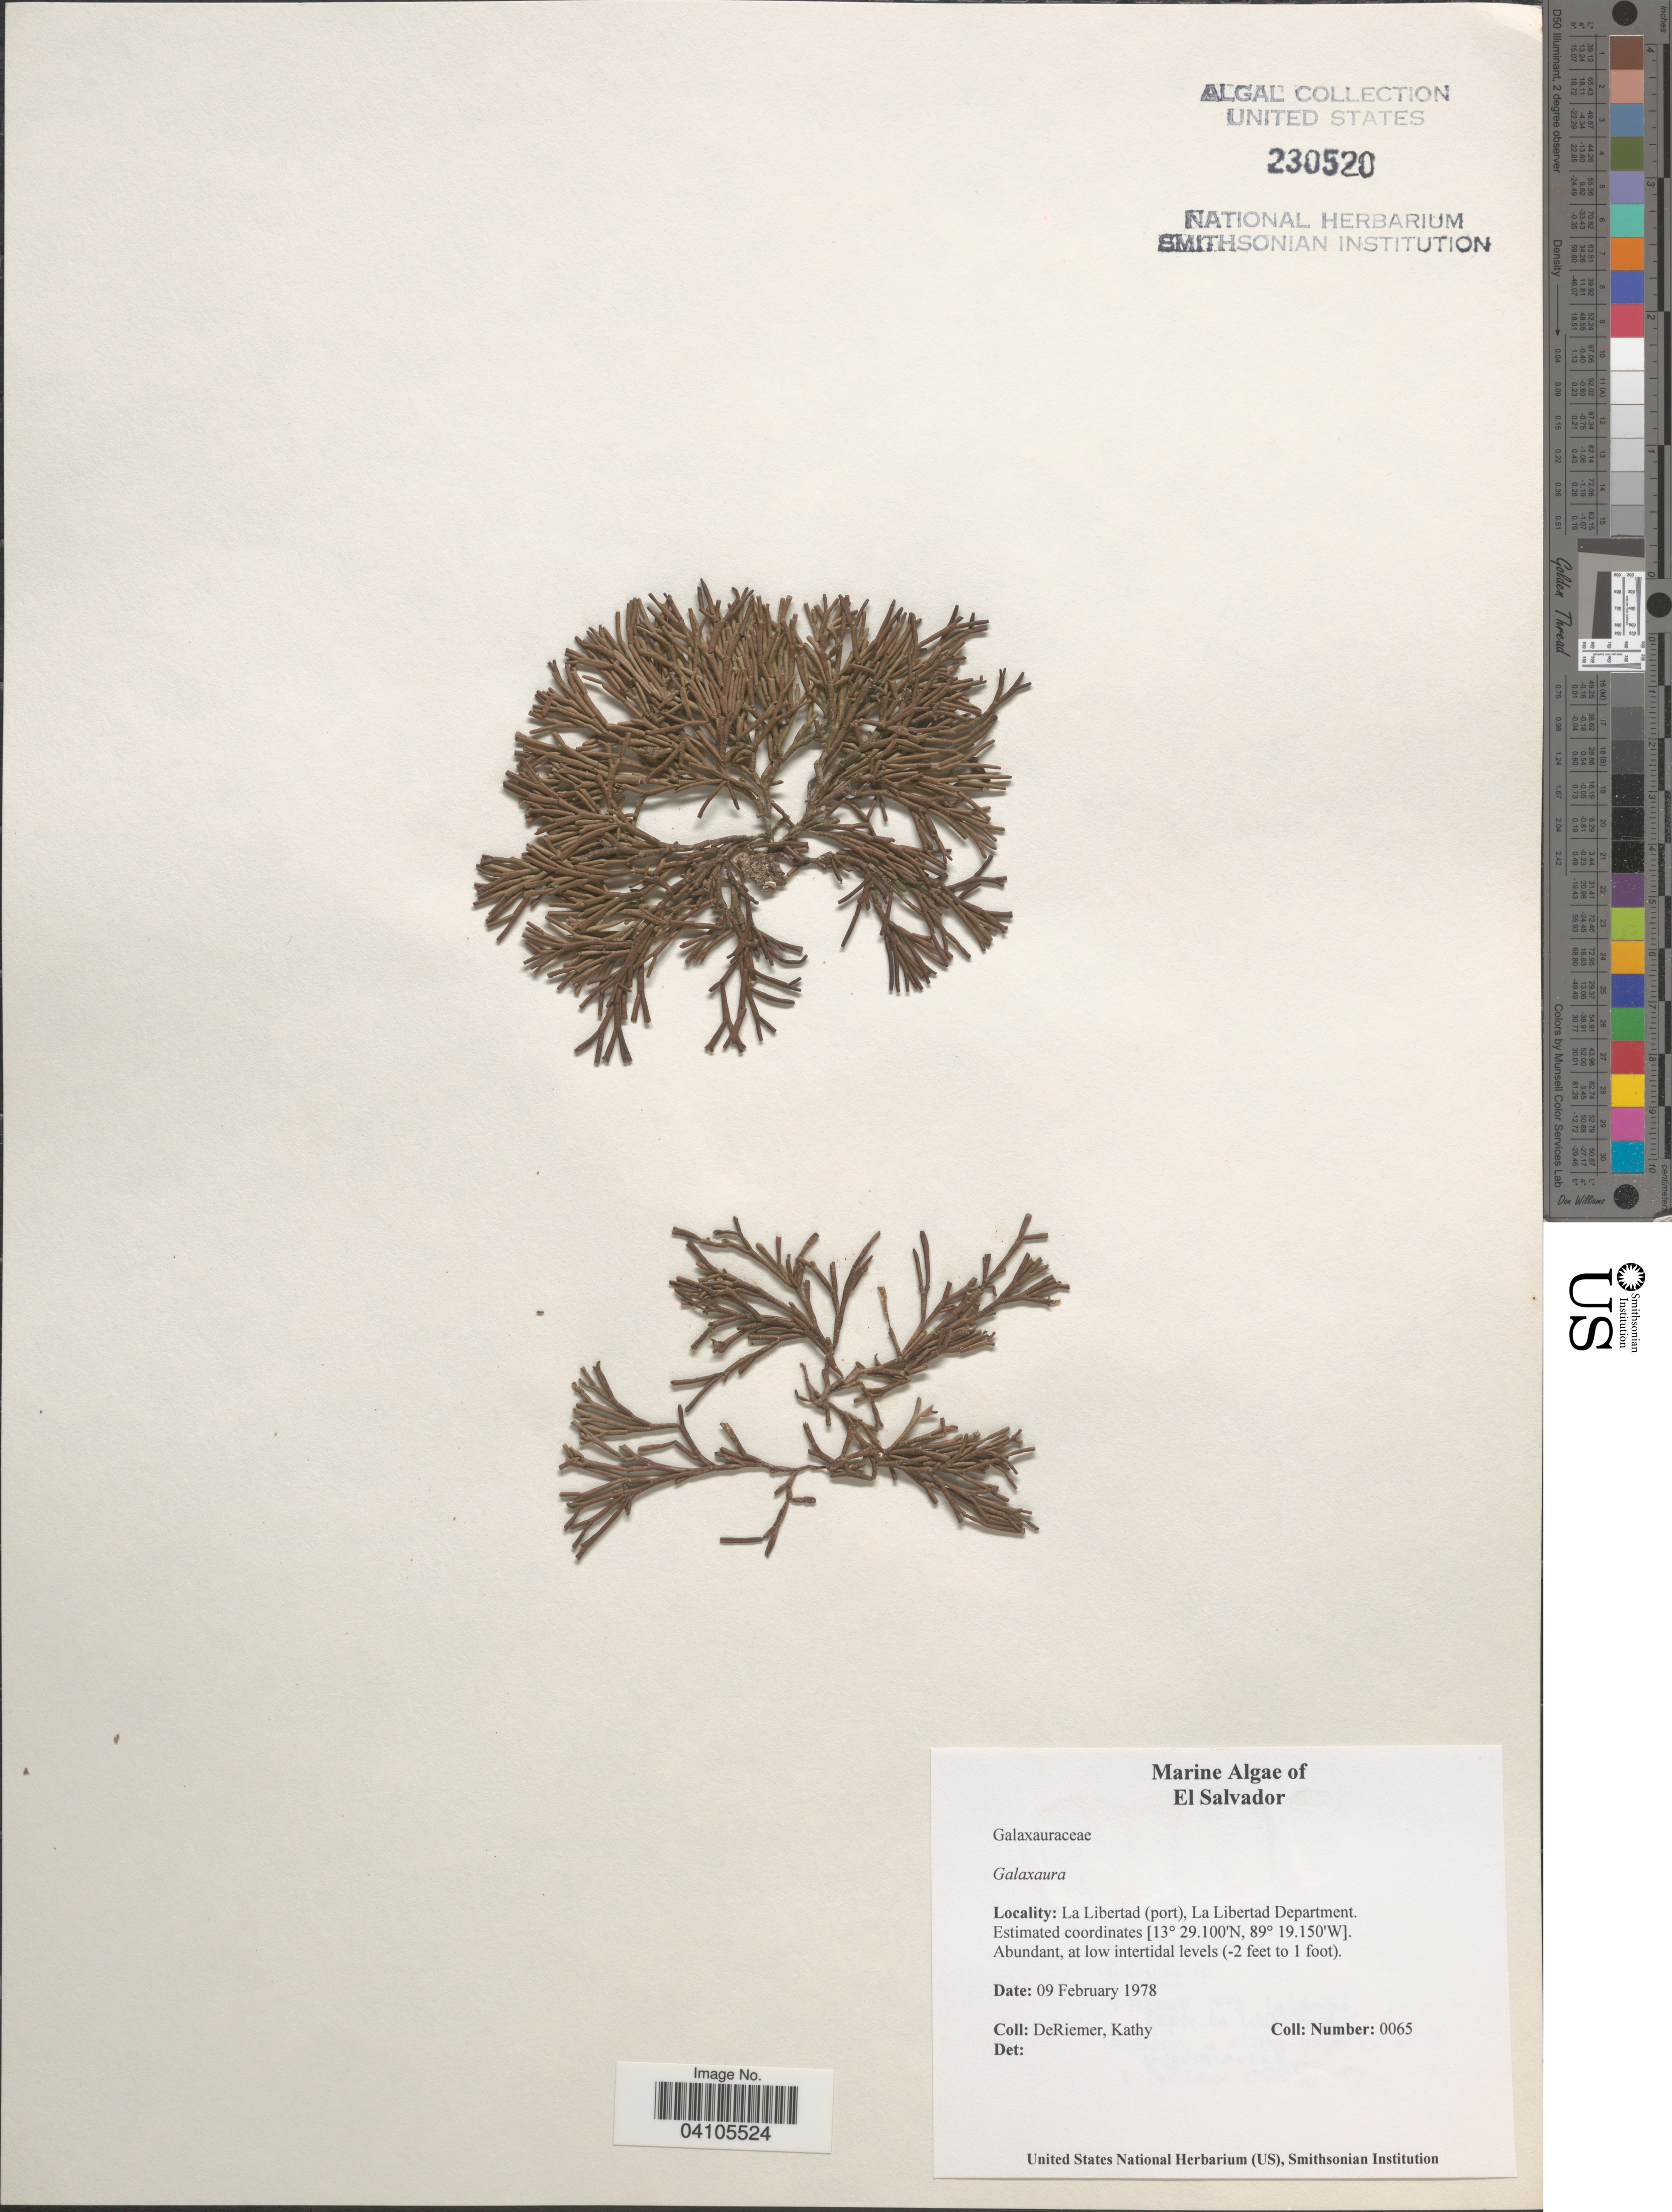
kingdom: Plantae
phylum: Rhodophyta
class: Florideophyceae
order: Nemaliales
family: Galaxauraceae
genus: Galaxaura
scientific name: Galaxaura sp.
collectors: K. DeRiemer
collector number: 0065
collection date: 1978-02-09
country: El Salvador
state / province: La Libertad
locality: La Libertad (port), La Libertad Department.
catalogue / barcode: US 230520